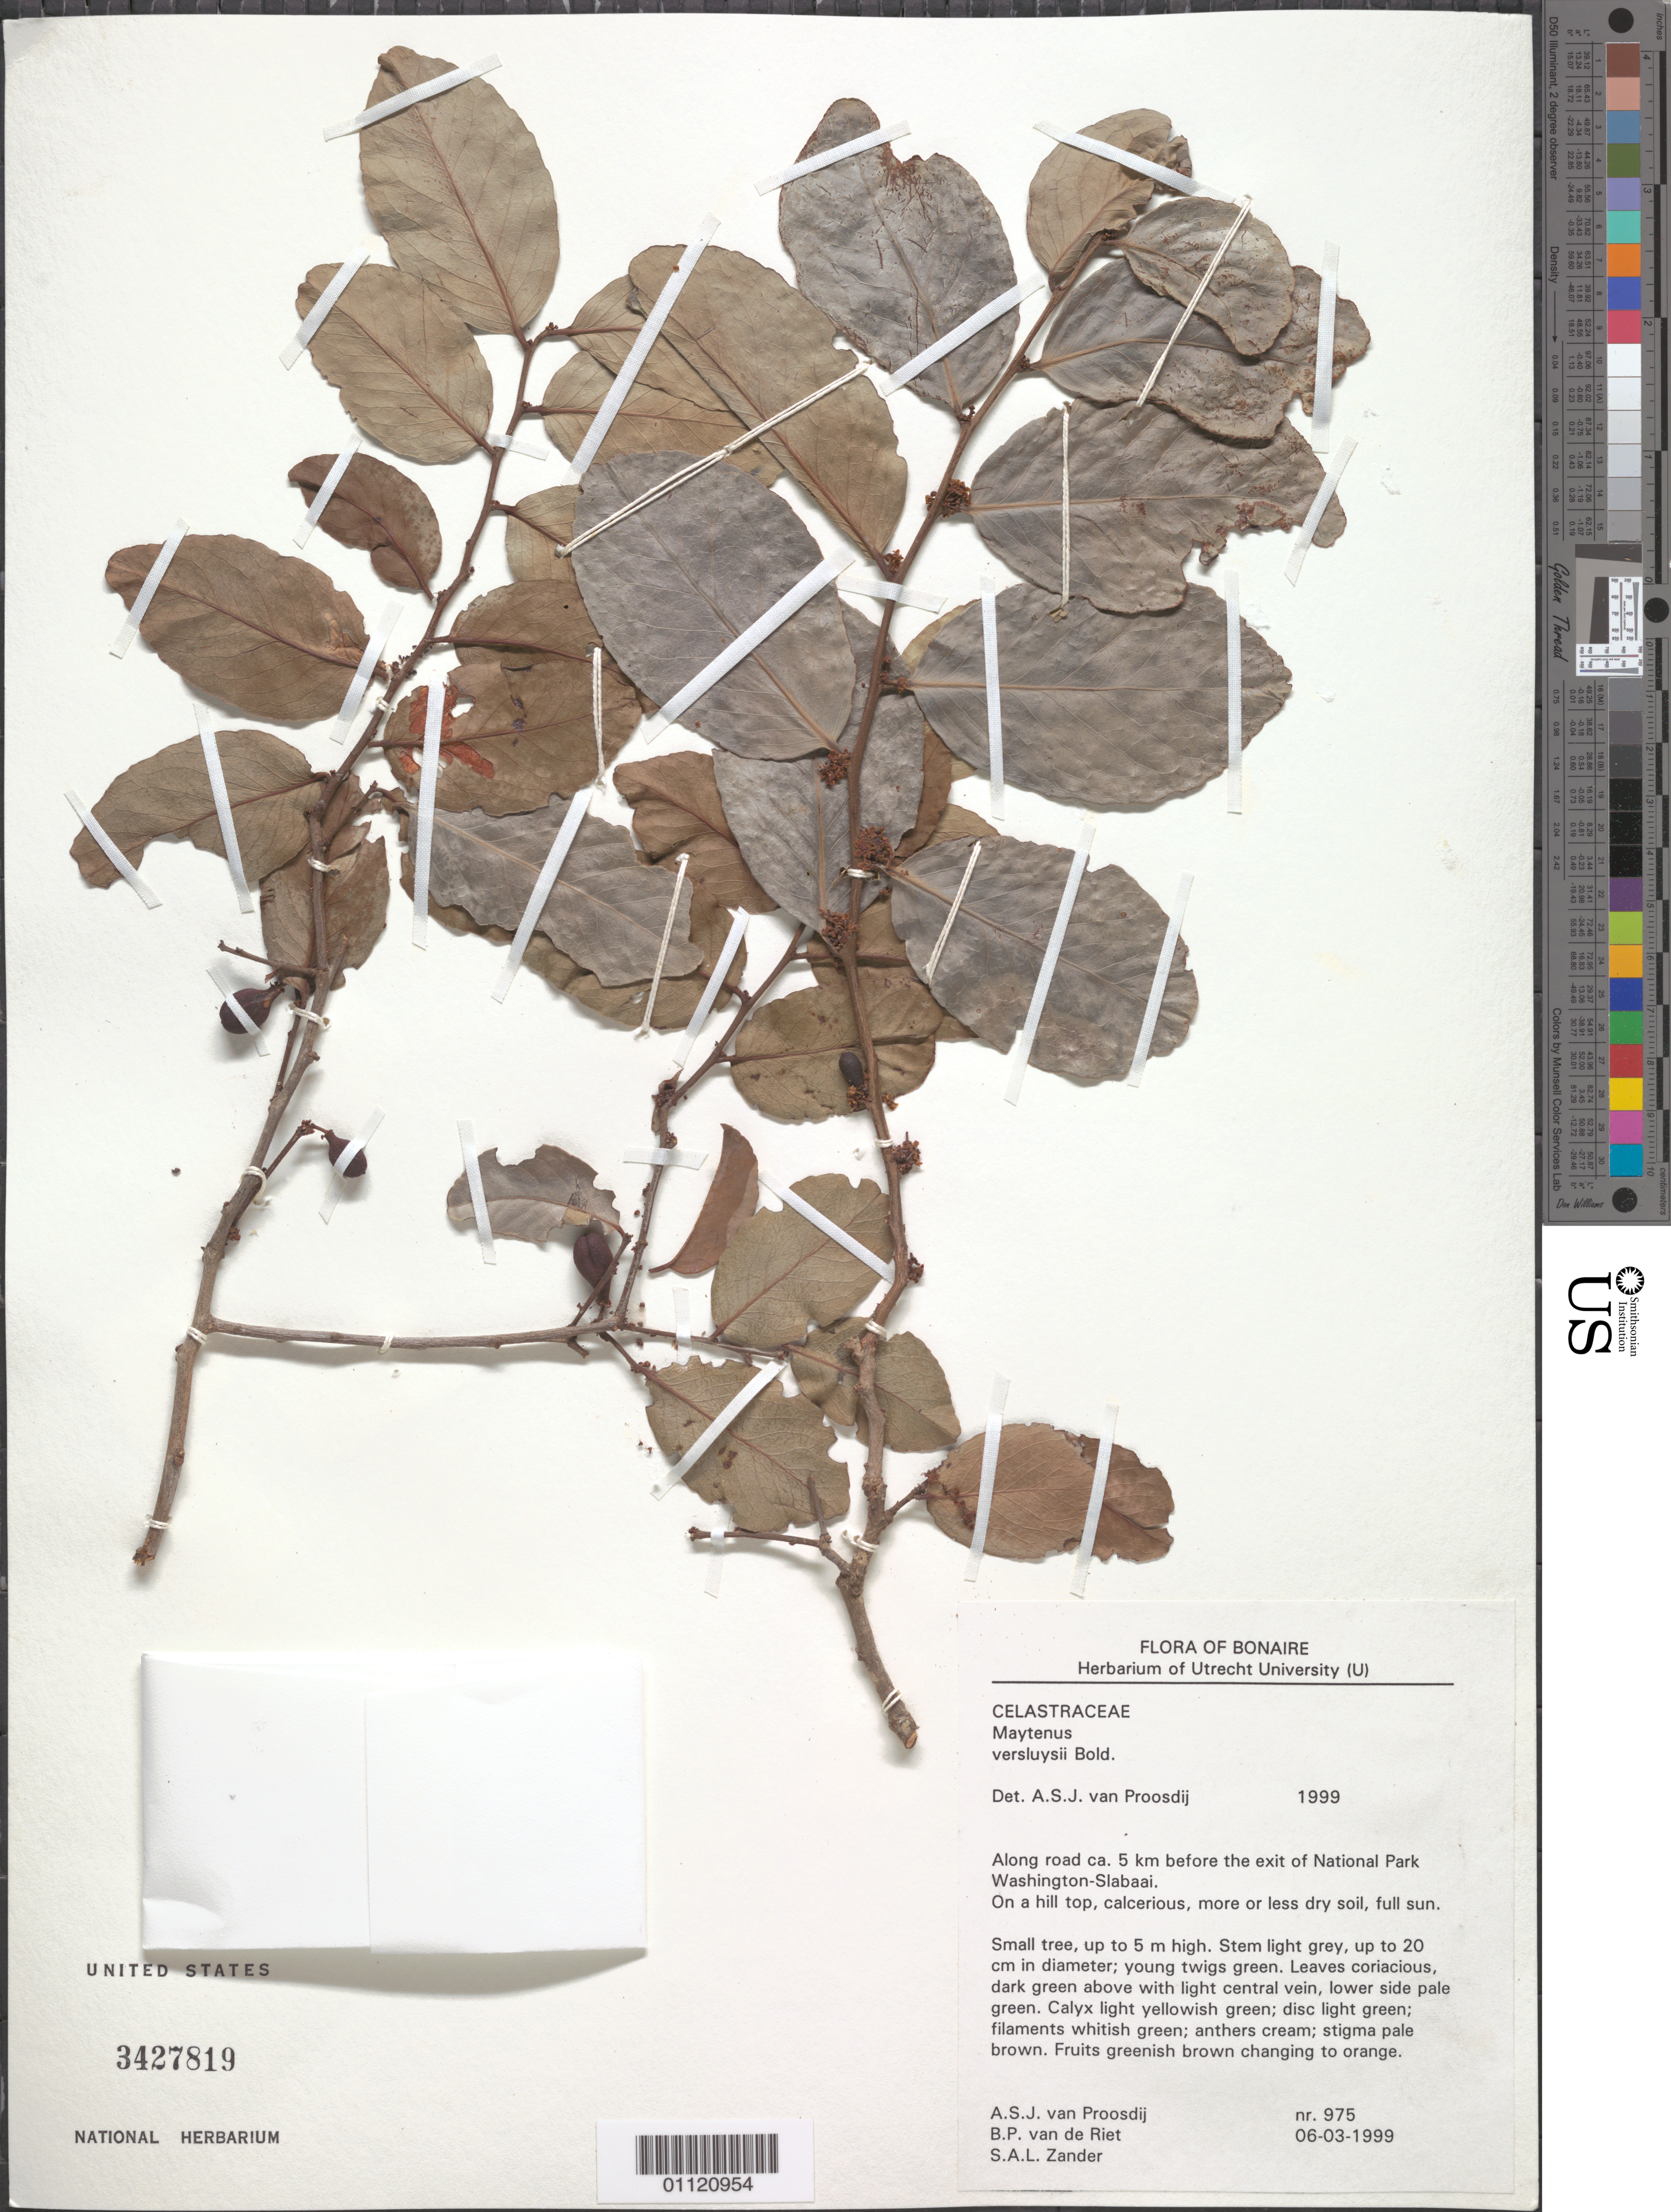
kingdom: Plantae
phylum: Tracheophyta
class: Magnoliopsida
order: Celastrales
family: Celastraceae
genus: Maytenus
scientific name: Maytenus versluysii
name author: Bold.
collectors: A. Proosdij, B. Riet & S. Zander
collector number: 975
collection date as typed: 06 Mar 1999 or 03 Jun 1999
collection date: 1999-03-06 or 1999-06-03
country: Netherlands Antilles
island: Bonaire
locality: Along road ca. 5 km before the exit of National Park Whashington-Slabaai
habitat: on a hill to, calcerious, more or less dry soil, full sun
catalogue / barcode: US 3427819